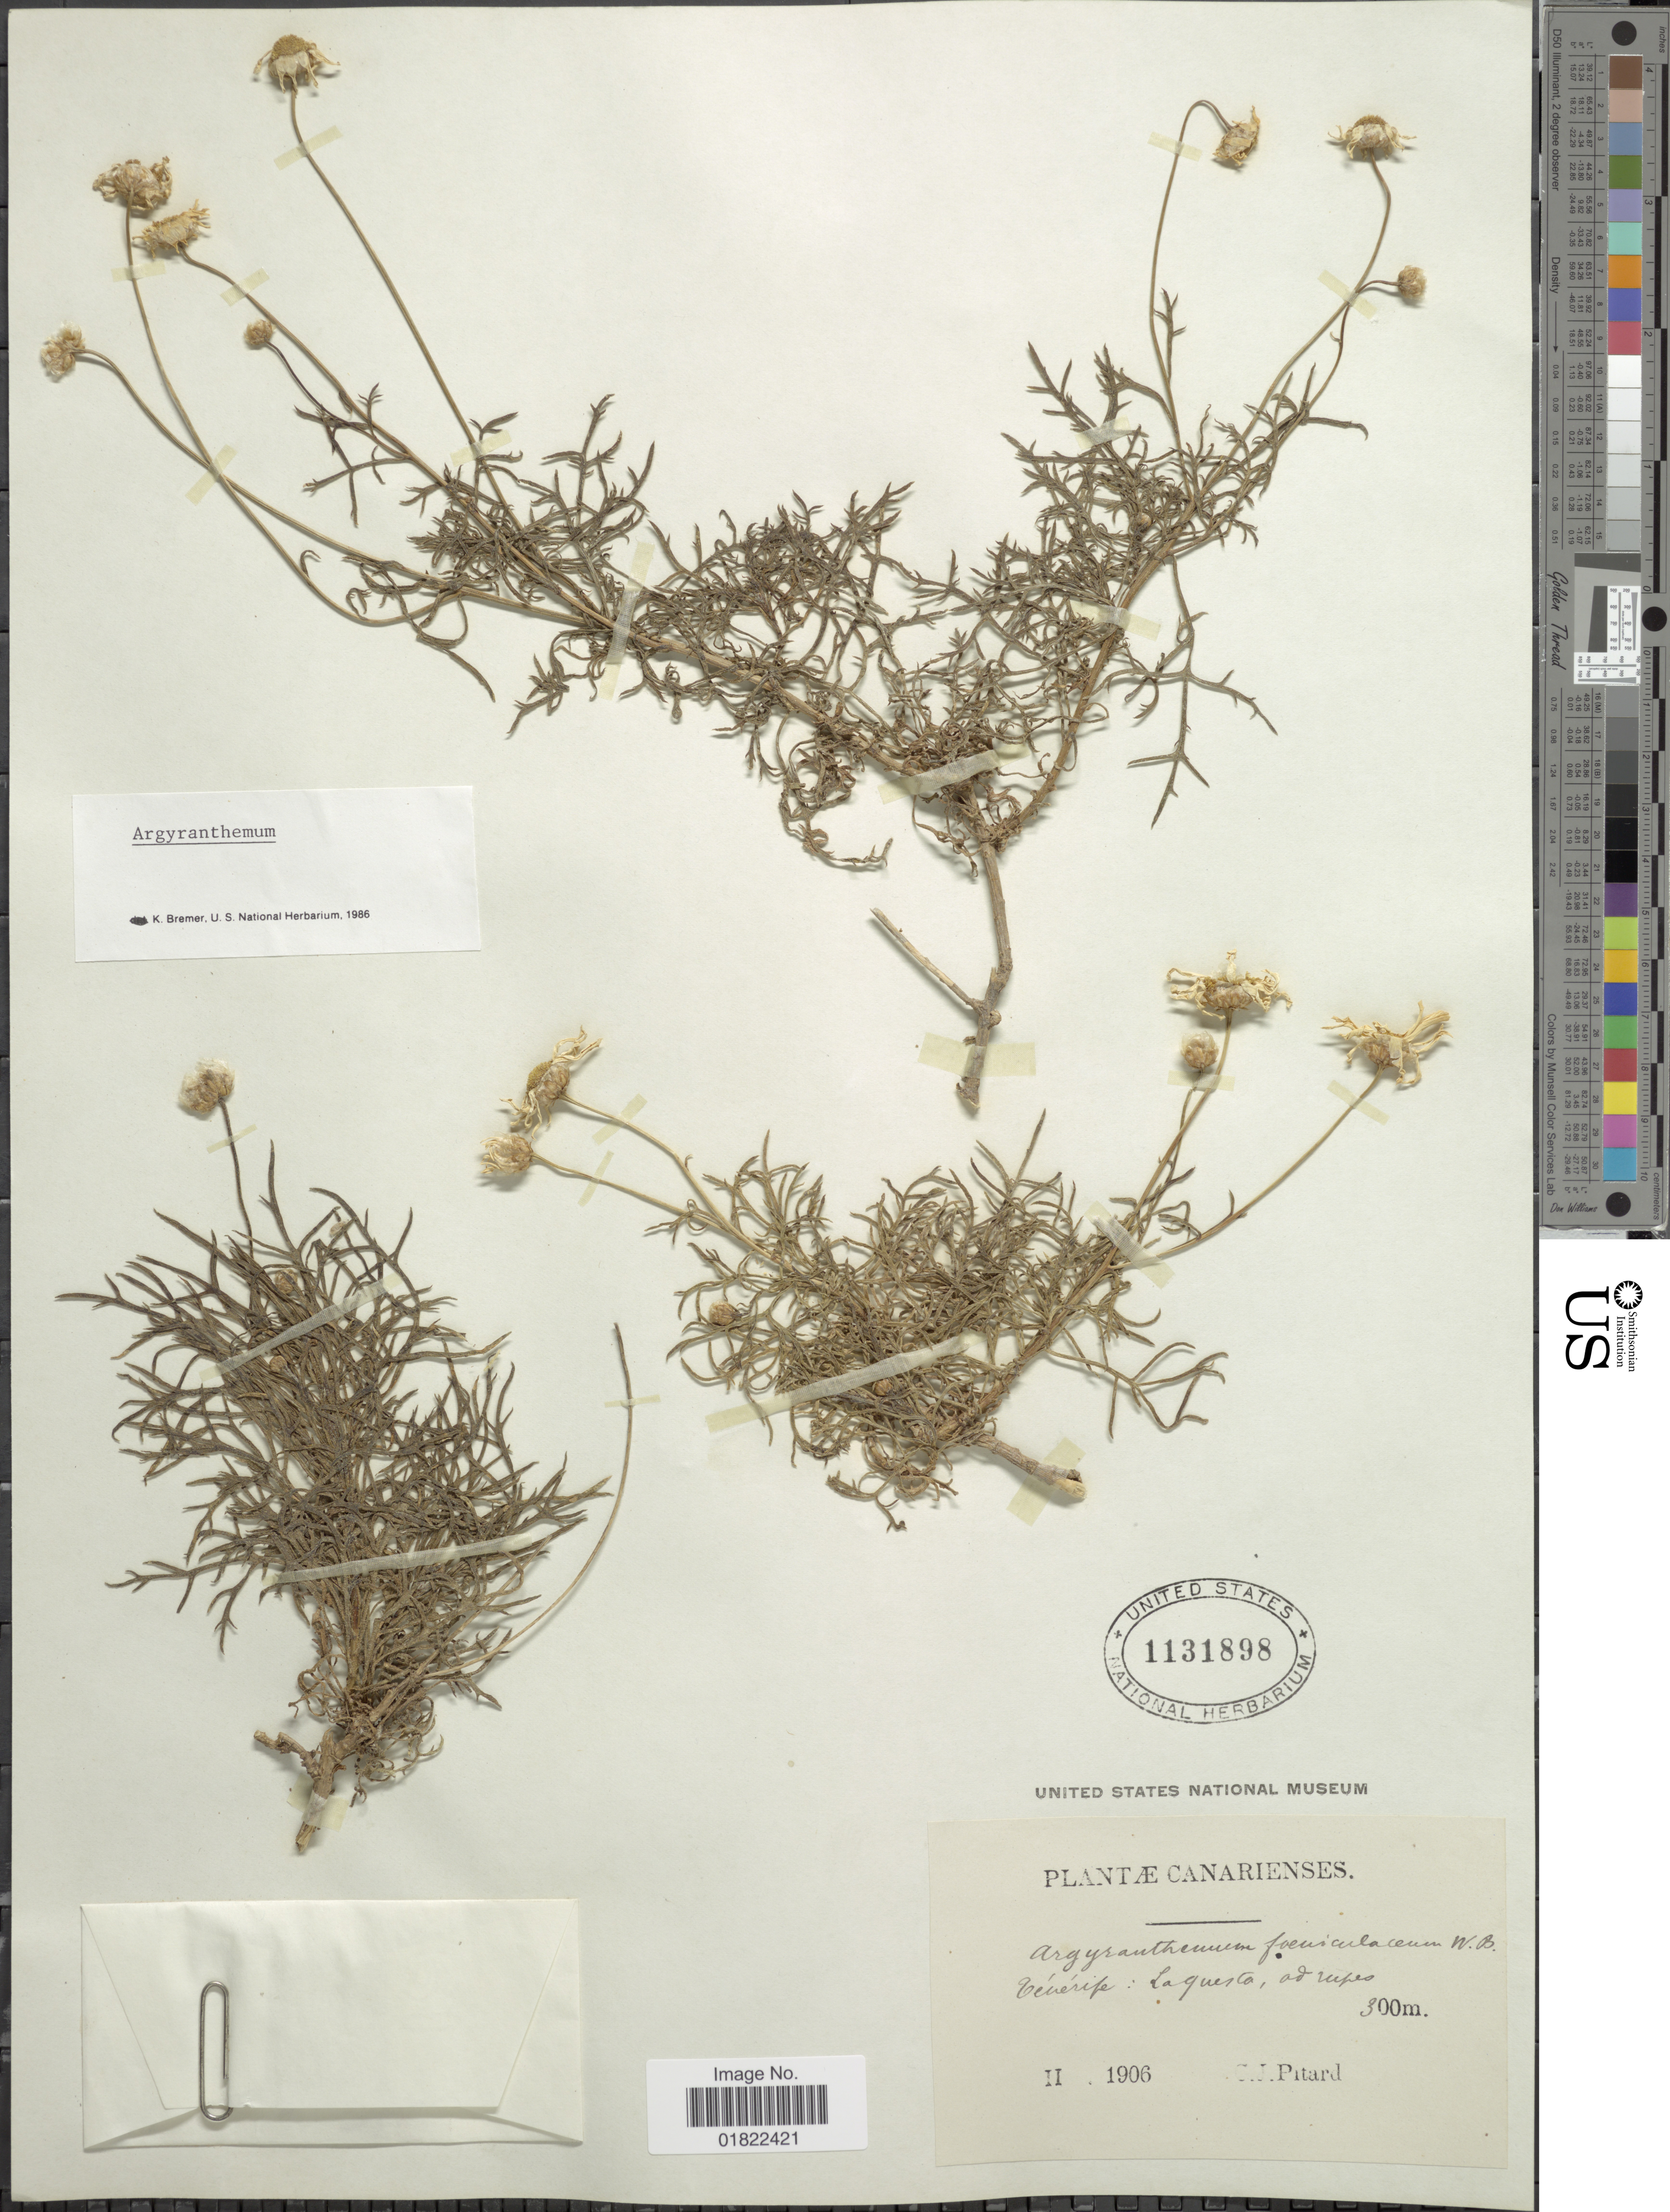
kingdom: Plantae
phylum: Tracheophyta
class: Magnoliopsida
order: Asterales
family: Asteraceae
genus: Argyranthemum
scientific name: Argyranthemum foeniculaceum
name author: (Willd.) Steud.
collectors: C. Pitard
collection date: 1906-02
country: Spain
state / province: Canarias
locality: Ténérife: Laguesta, ad rupes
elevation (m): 300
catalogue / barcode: US 1131898